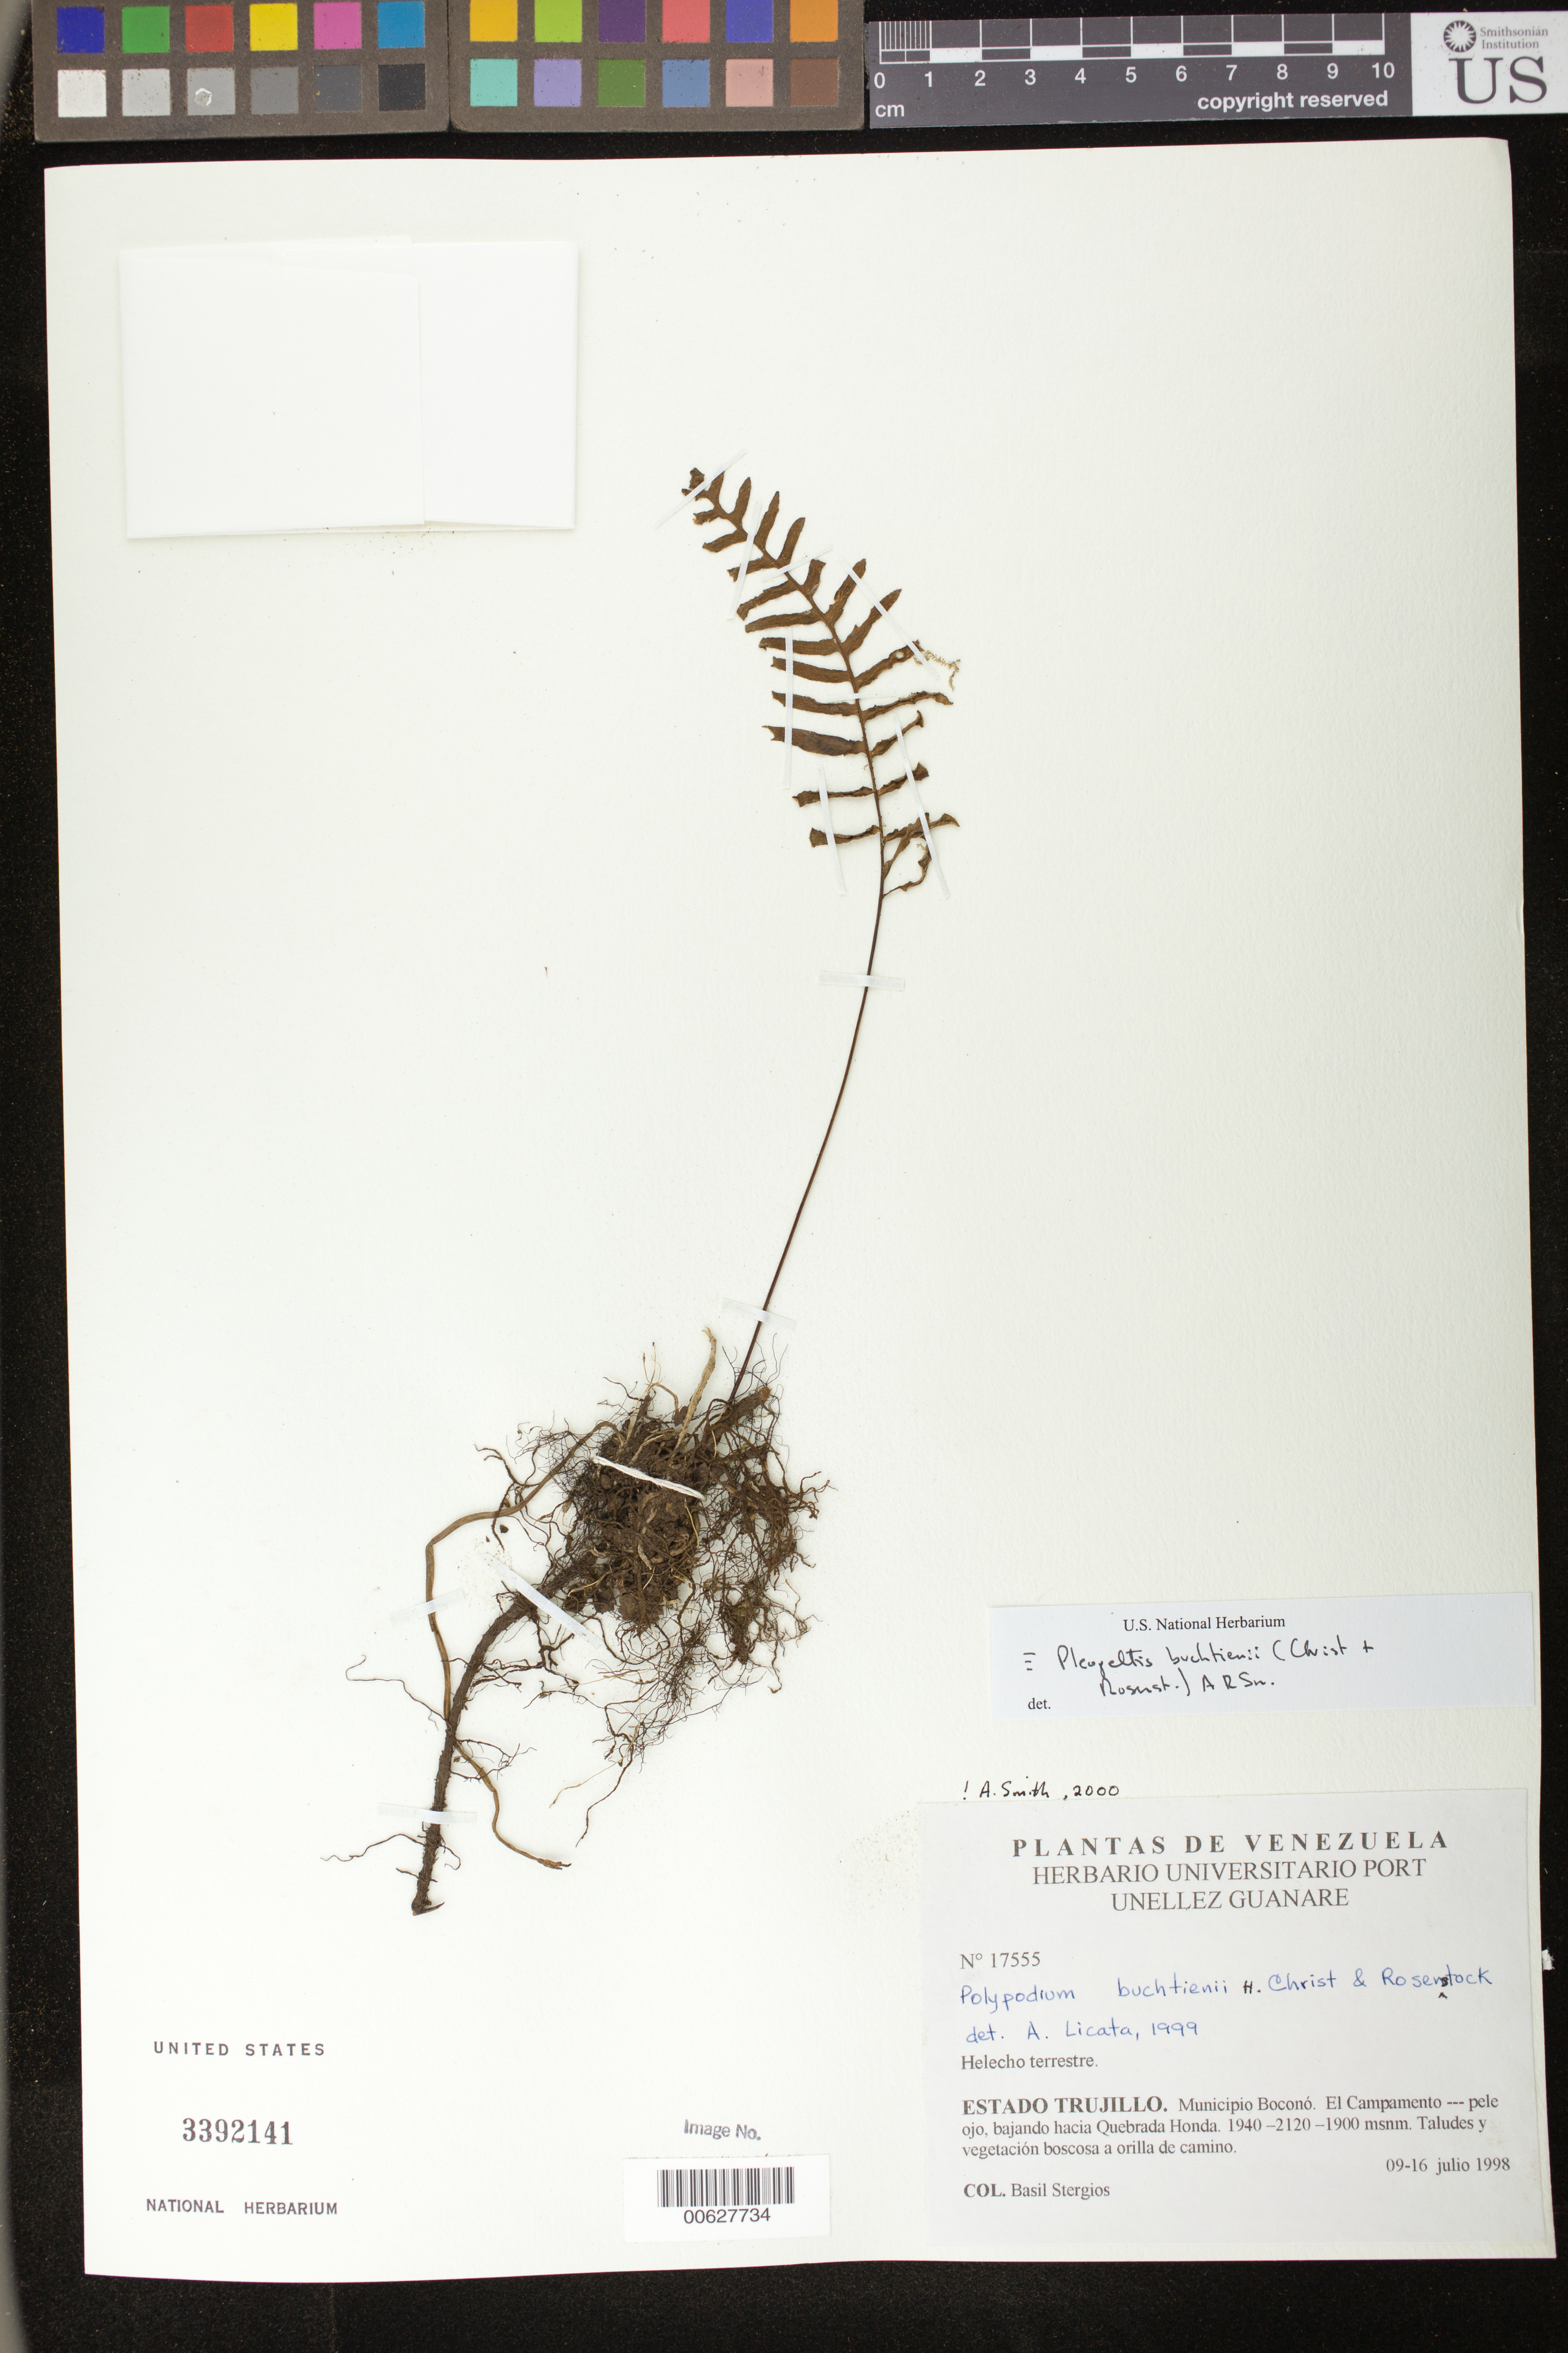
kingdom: Plantae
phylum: Tracheophyta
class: Polypodiopsida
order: Polypodiales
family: Polypodiaceae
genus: Pleopeltis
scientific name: Pleopeltis buchtienii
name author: (Christ & Rosenst.) A.R. Sm.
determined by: Dorr, L. J., (BOT), Smithsonian Institution - National Museum of Natural History (UNITED STATES)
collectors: B. G. Stergios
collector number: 17555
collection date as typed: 09 Jul 1998 to 16 Jul 1998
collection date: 1998-07-09/1998-07-16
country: Venezuela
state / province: Trujillo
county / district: Boconó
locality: Parque Nacional Guaramacal, El campamento-pele ojo, bajando hacia Quebrada Honda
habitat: Taludes y vegetación boscosa a orilla de camino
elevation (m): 1900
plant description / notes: PORT, US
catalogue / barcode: US 3392141